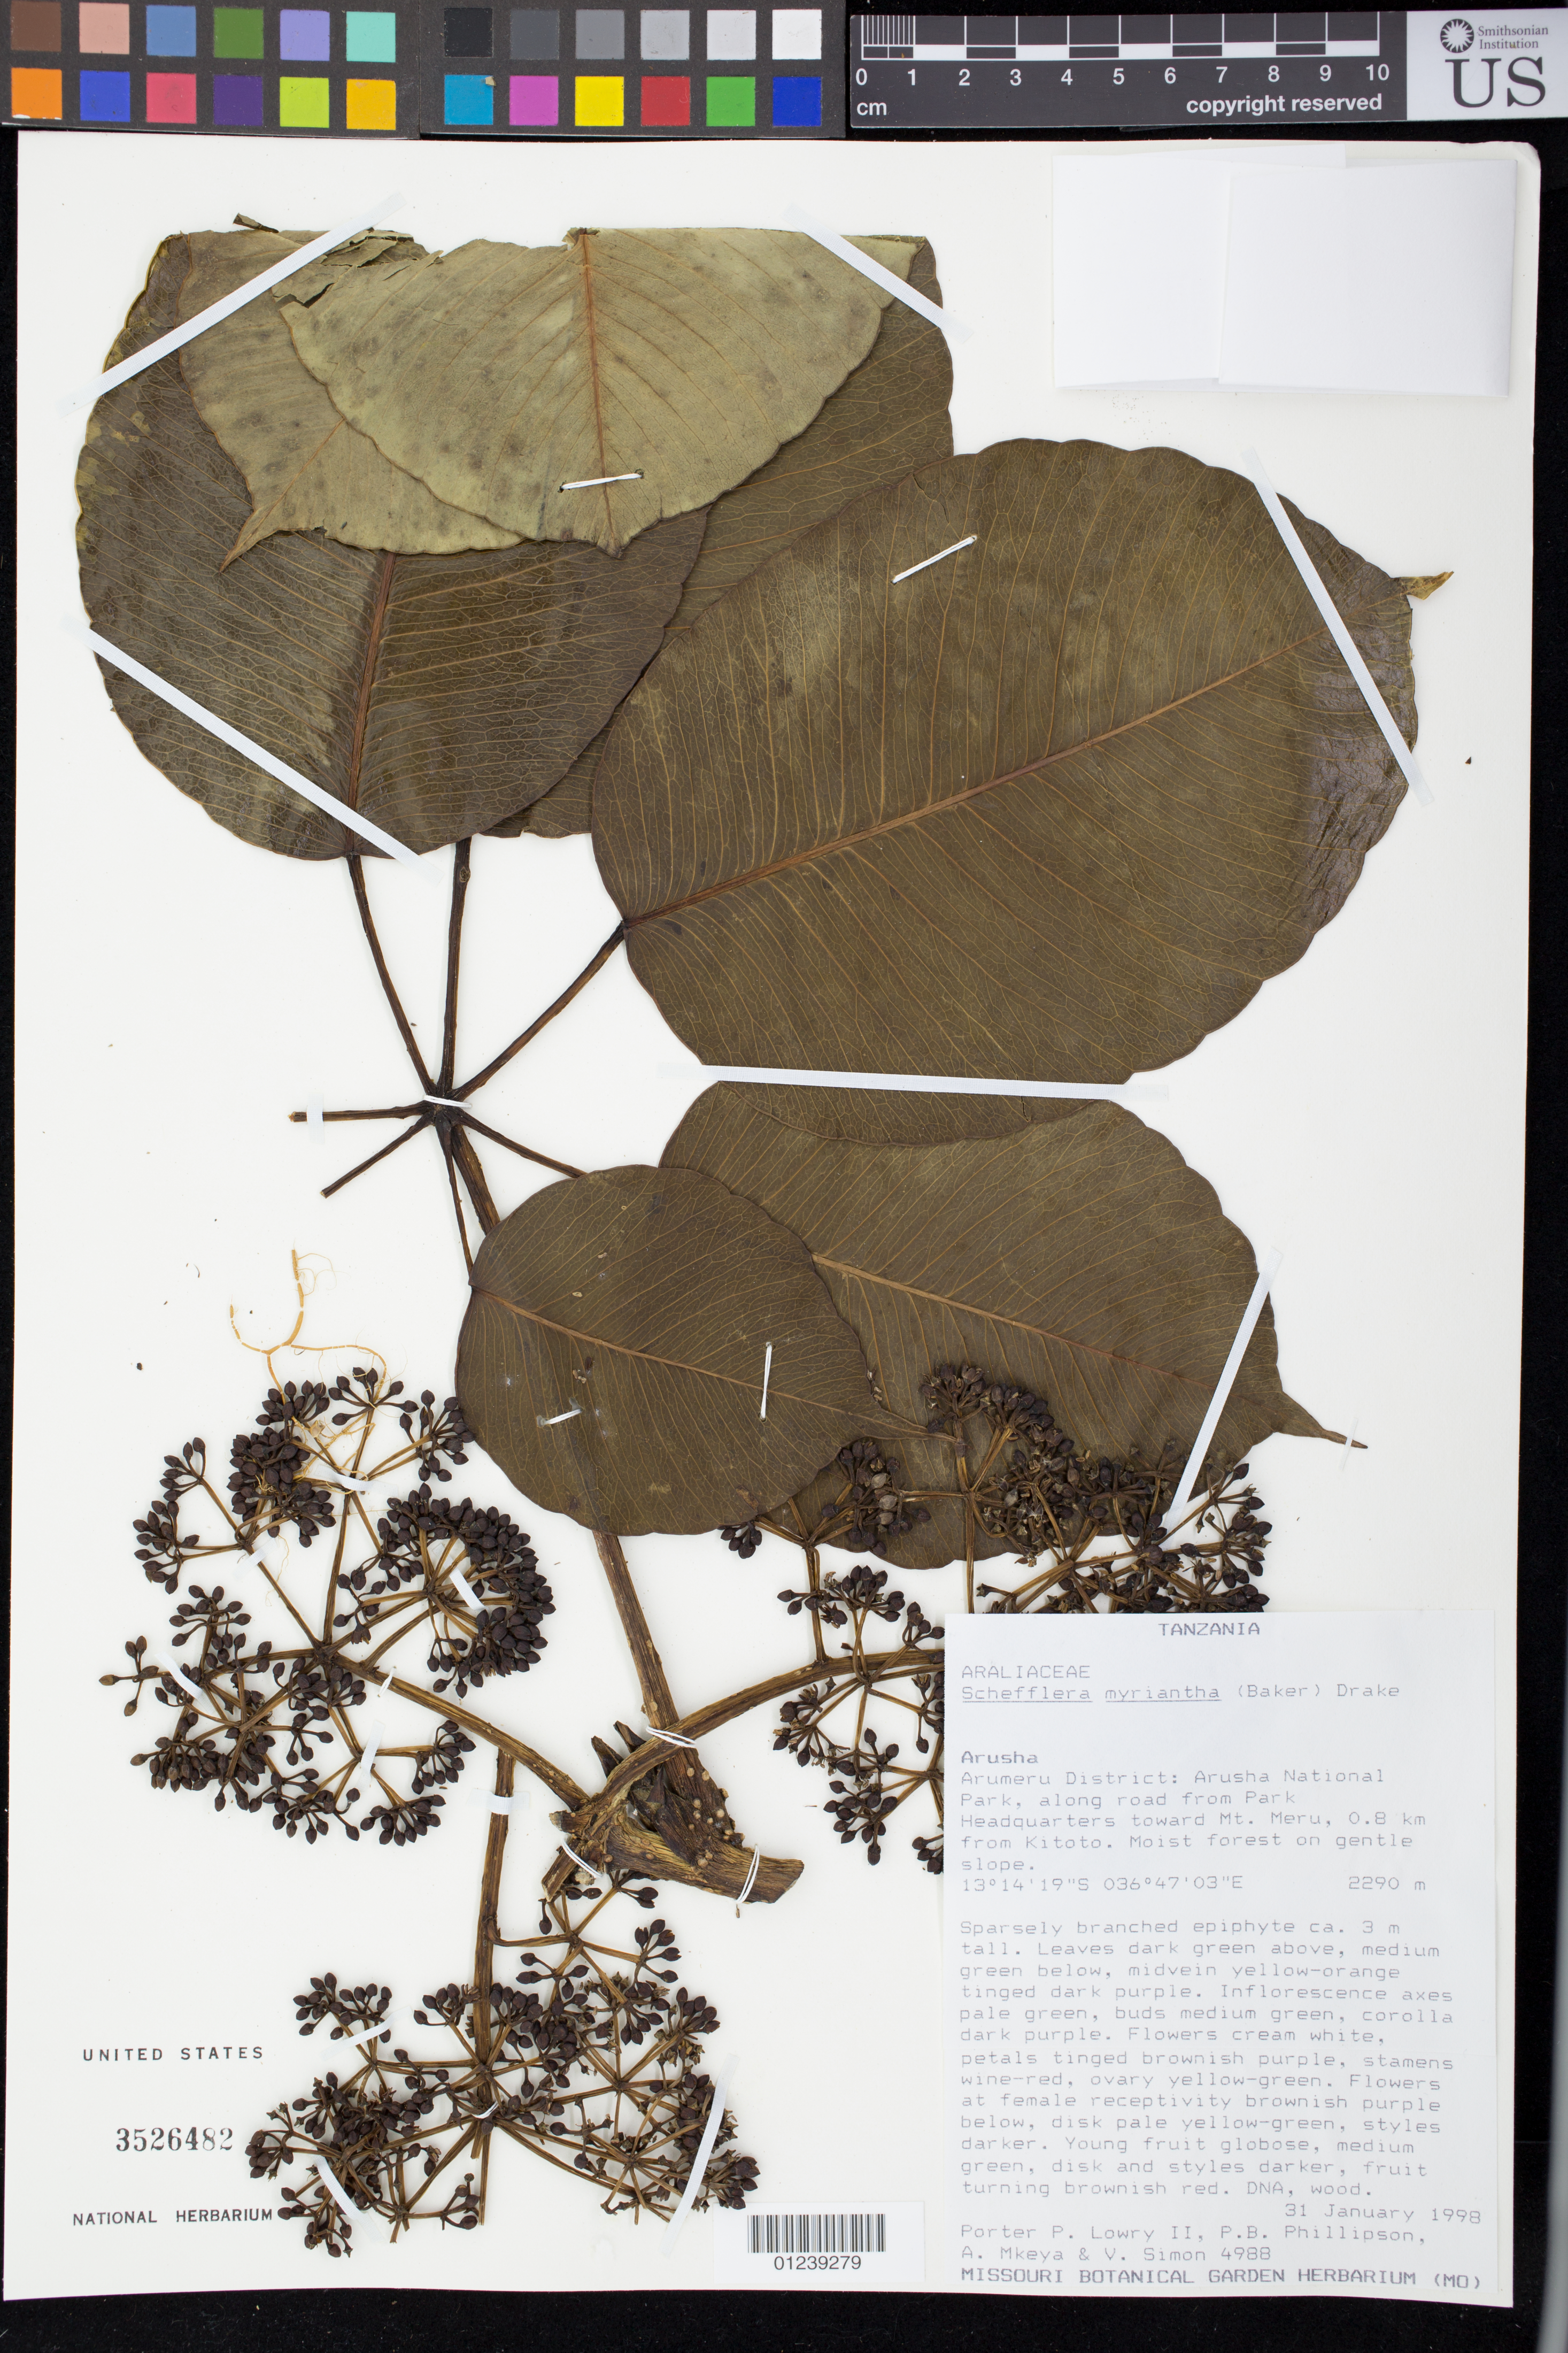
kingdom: Plantae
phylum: Tracheophyta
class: Magnoliopsida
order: Apiales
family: Araliaceae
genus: Schefflera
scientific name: Schefflera myriantha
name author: (Baker) Drake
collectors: P. P. Lowry, P. B. Phillipson, A. Mkeya & V. Simon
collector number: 4988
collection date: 1998-01-31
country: Tanzania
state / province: Arusha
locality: Arumeru District: Arusha National Park, along road from Park Headquarters toward Mt. Meru, 0.8 km from Kitoto.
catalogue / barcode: US 3526482